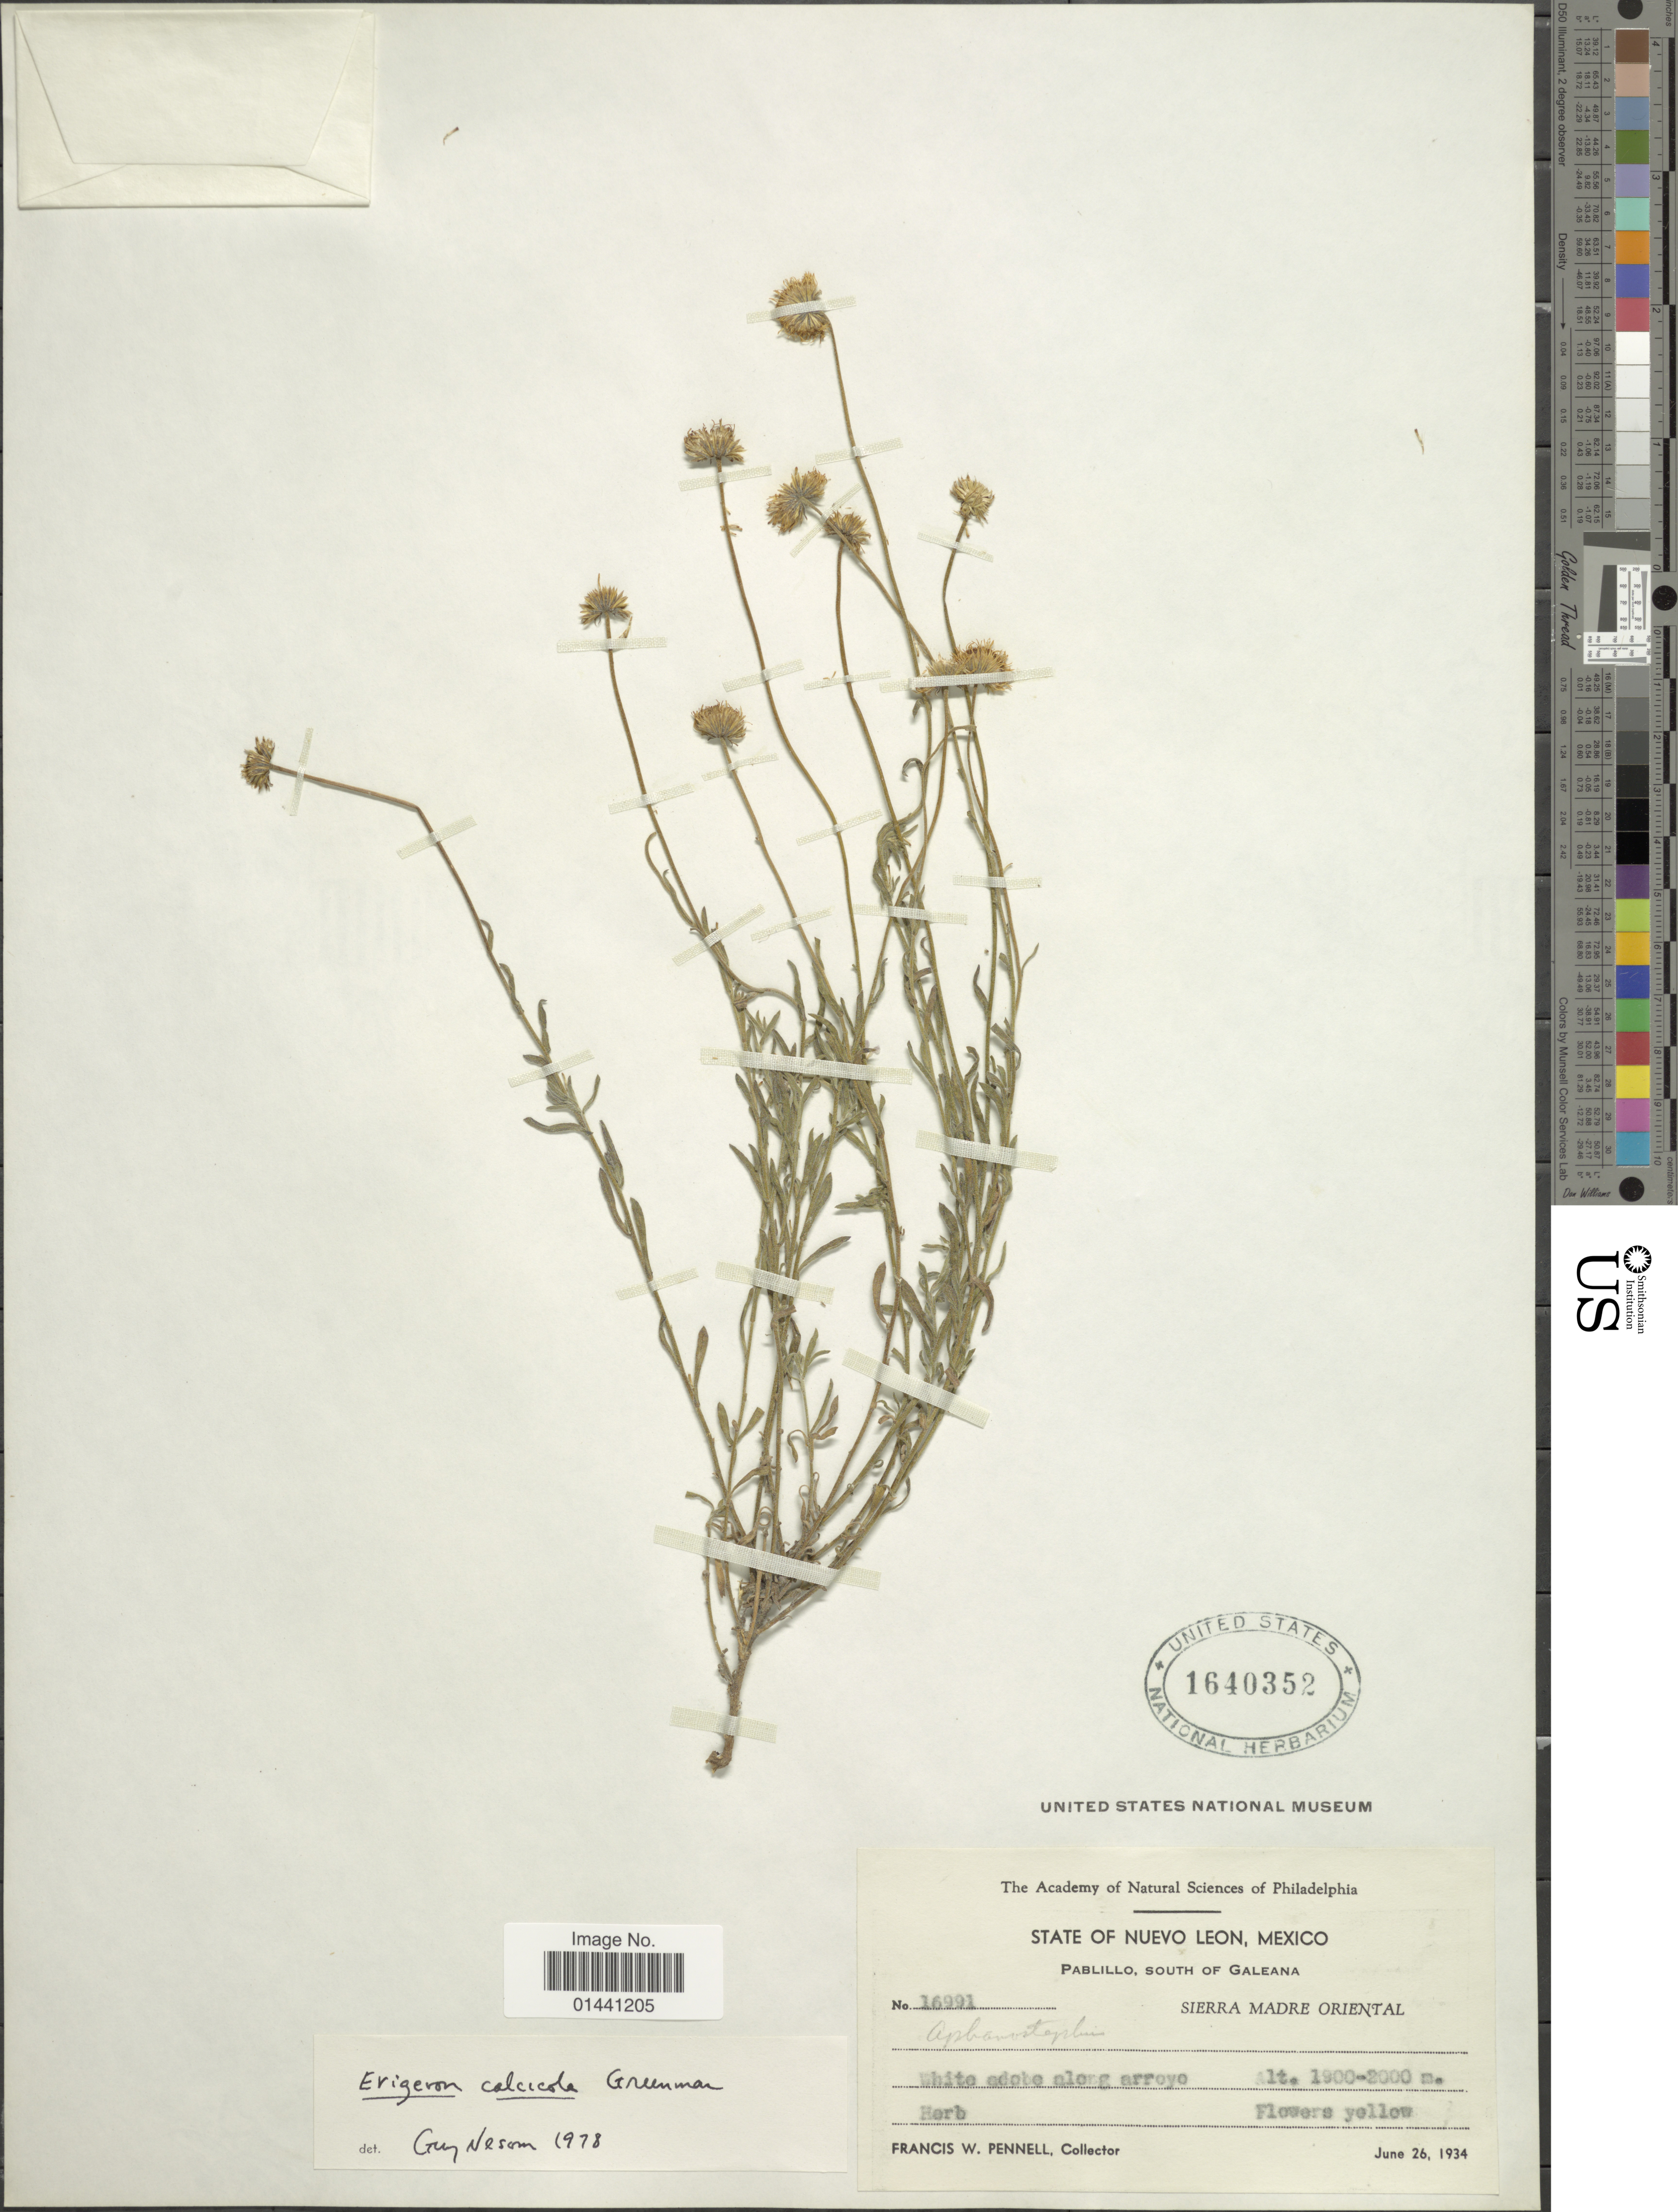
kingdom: Plantae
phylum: Tracheophyta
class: Magnoliopsida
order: Asterales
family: Asteraceae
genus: Erigeron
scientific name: Erigeron calcicola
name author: Greenm.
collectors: F. W. Pennell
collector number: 16991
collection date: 1934-06-26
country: Mexico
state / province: Nuevo León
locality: Pablillo, South of Galeana, Sierra Madre Oriental, white adobe along arroyo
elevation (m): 1900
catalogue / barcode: US 1640352